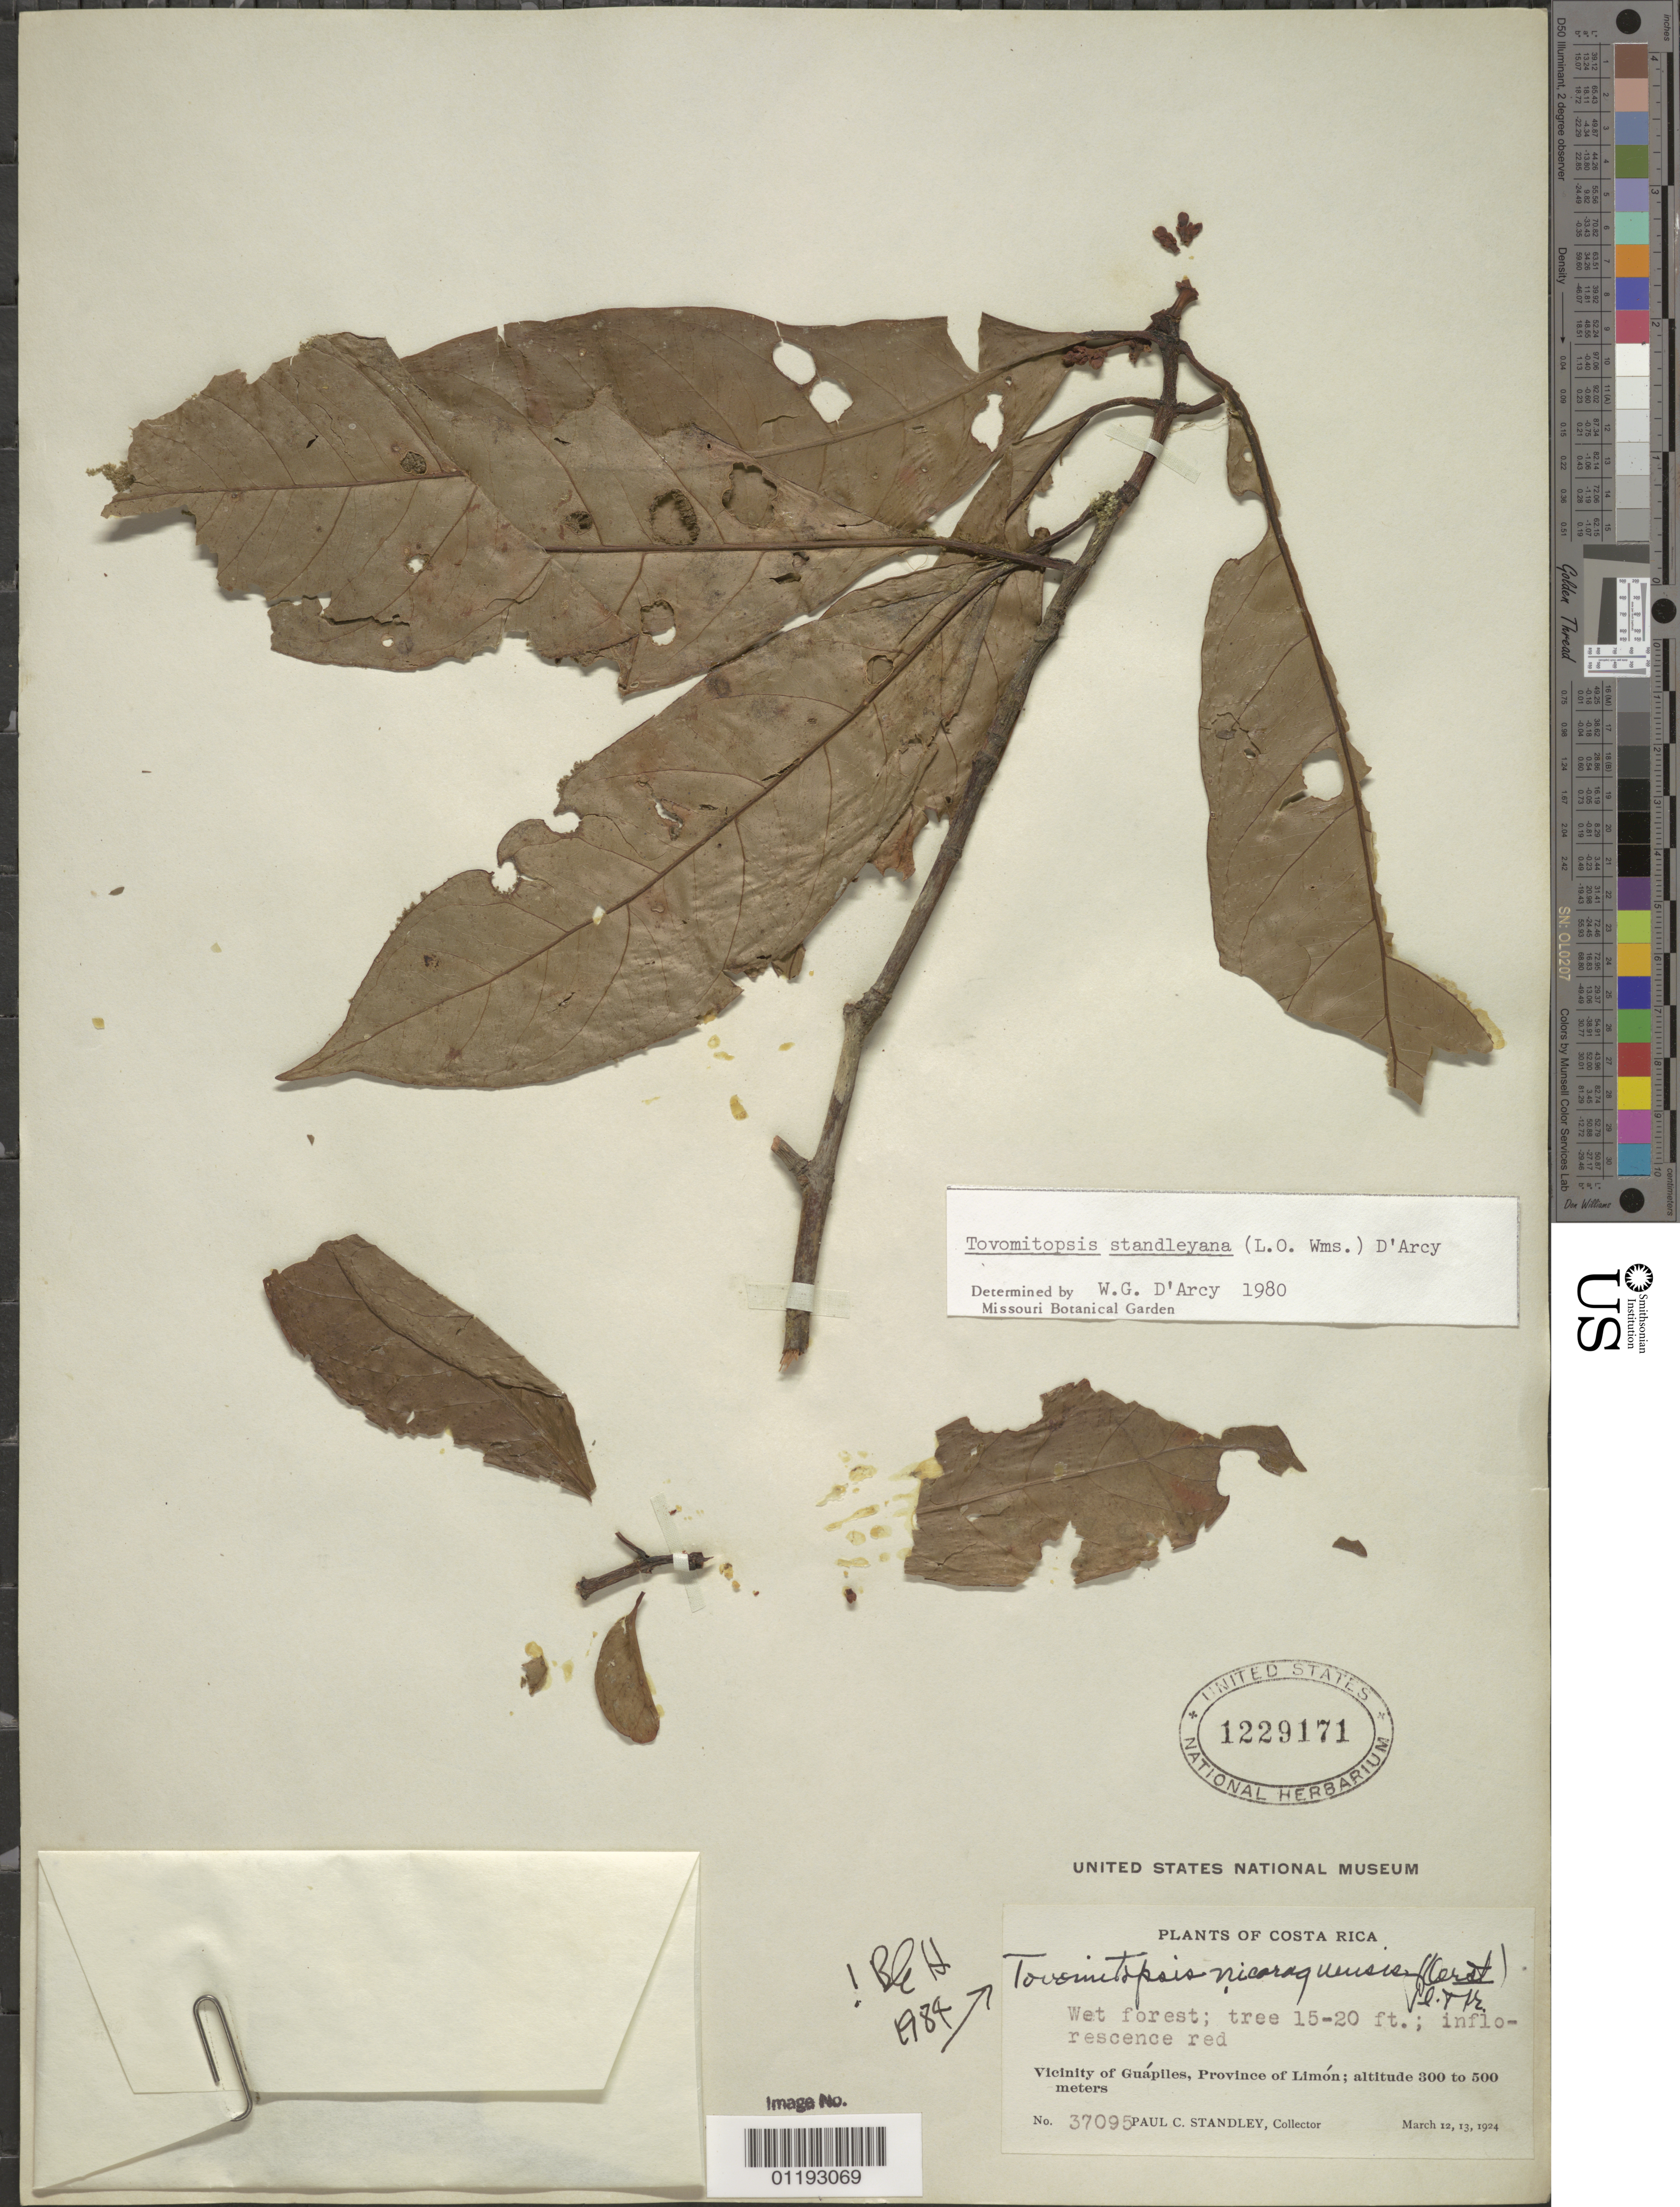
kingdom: Plantae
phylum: Tracheophyta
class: Magnoliopsida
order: Malpighiales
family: Clusiaceae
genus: Tovomitopsis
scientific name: Tovomitopsis nicaraguensis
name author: Oerst. ex Triana & Planch.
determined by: Hammel, --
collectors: P. C. Standley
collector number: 37095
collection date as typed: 12 Mar 1924 to 13 Mar 1924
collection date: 1924-03-12/1924-03-13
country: Costa Rica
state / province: Limón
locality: Vicinity of Guapiles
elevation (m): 300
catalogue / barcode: US 1229171